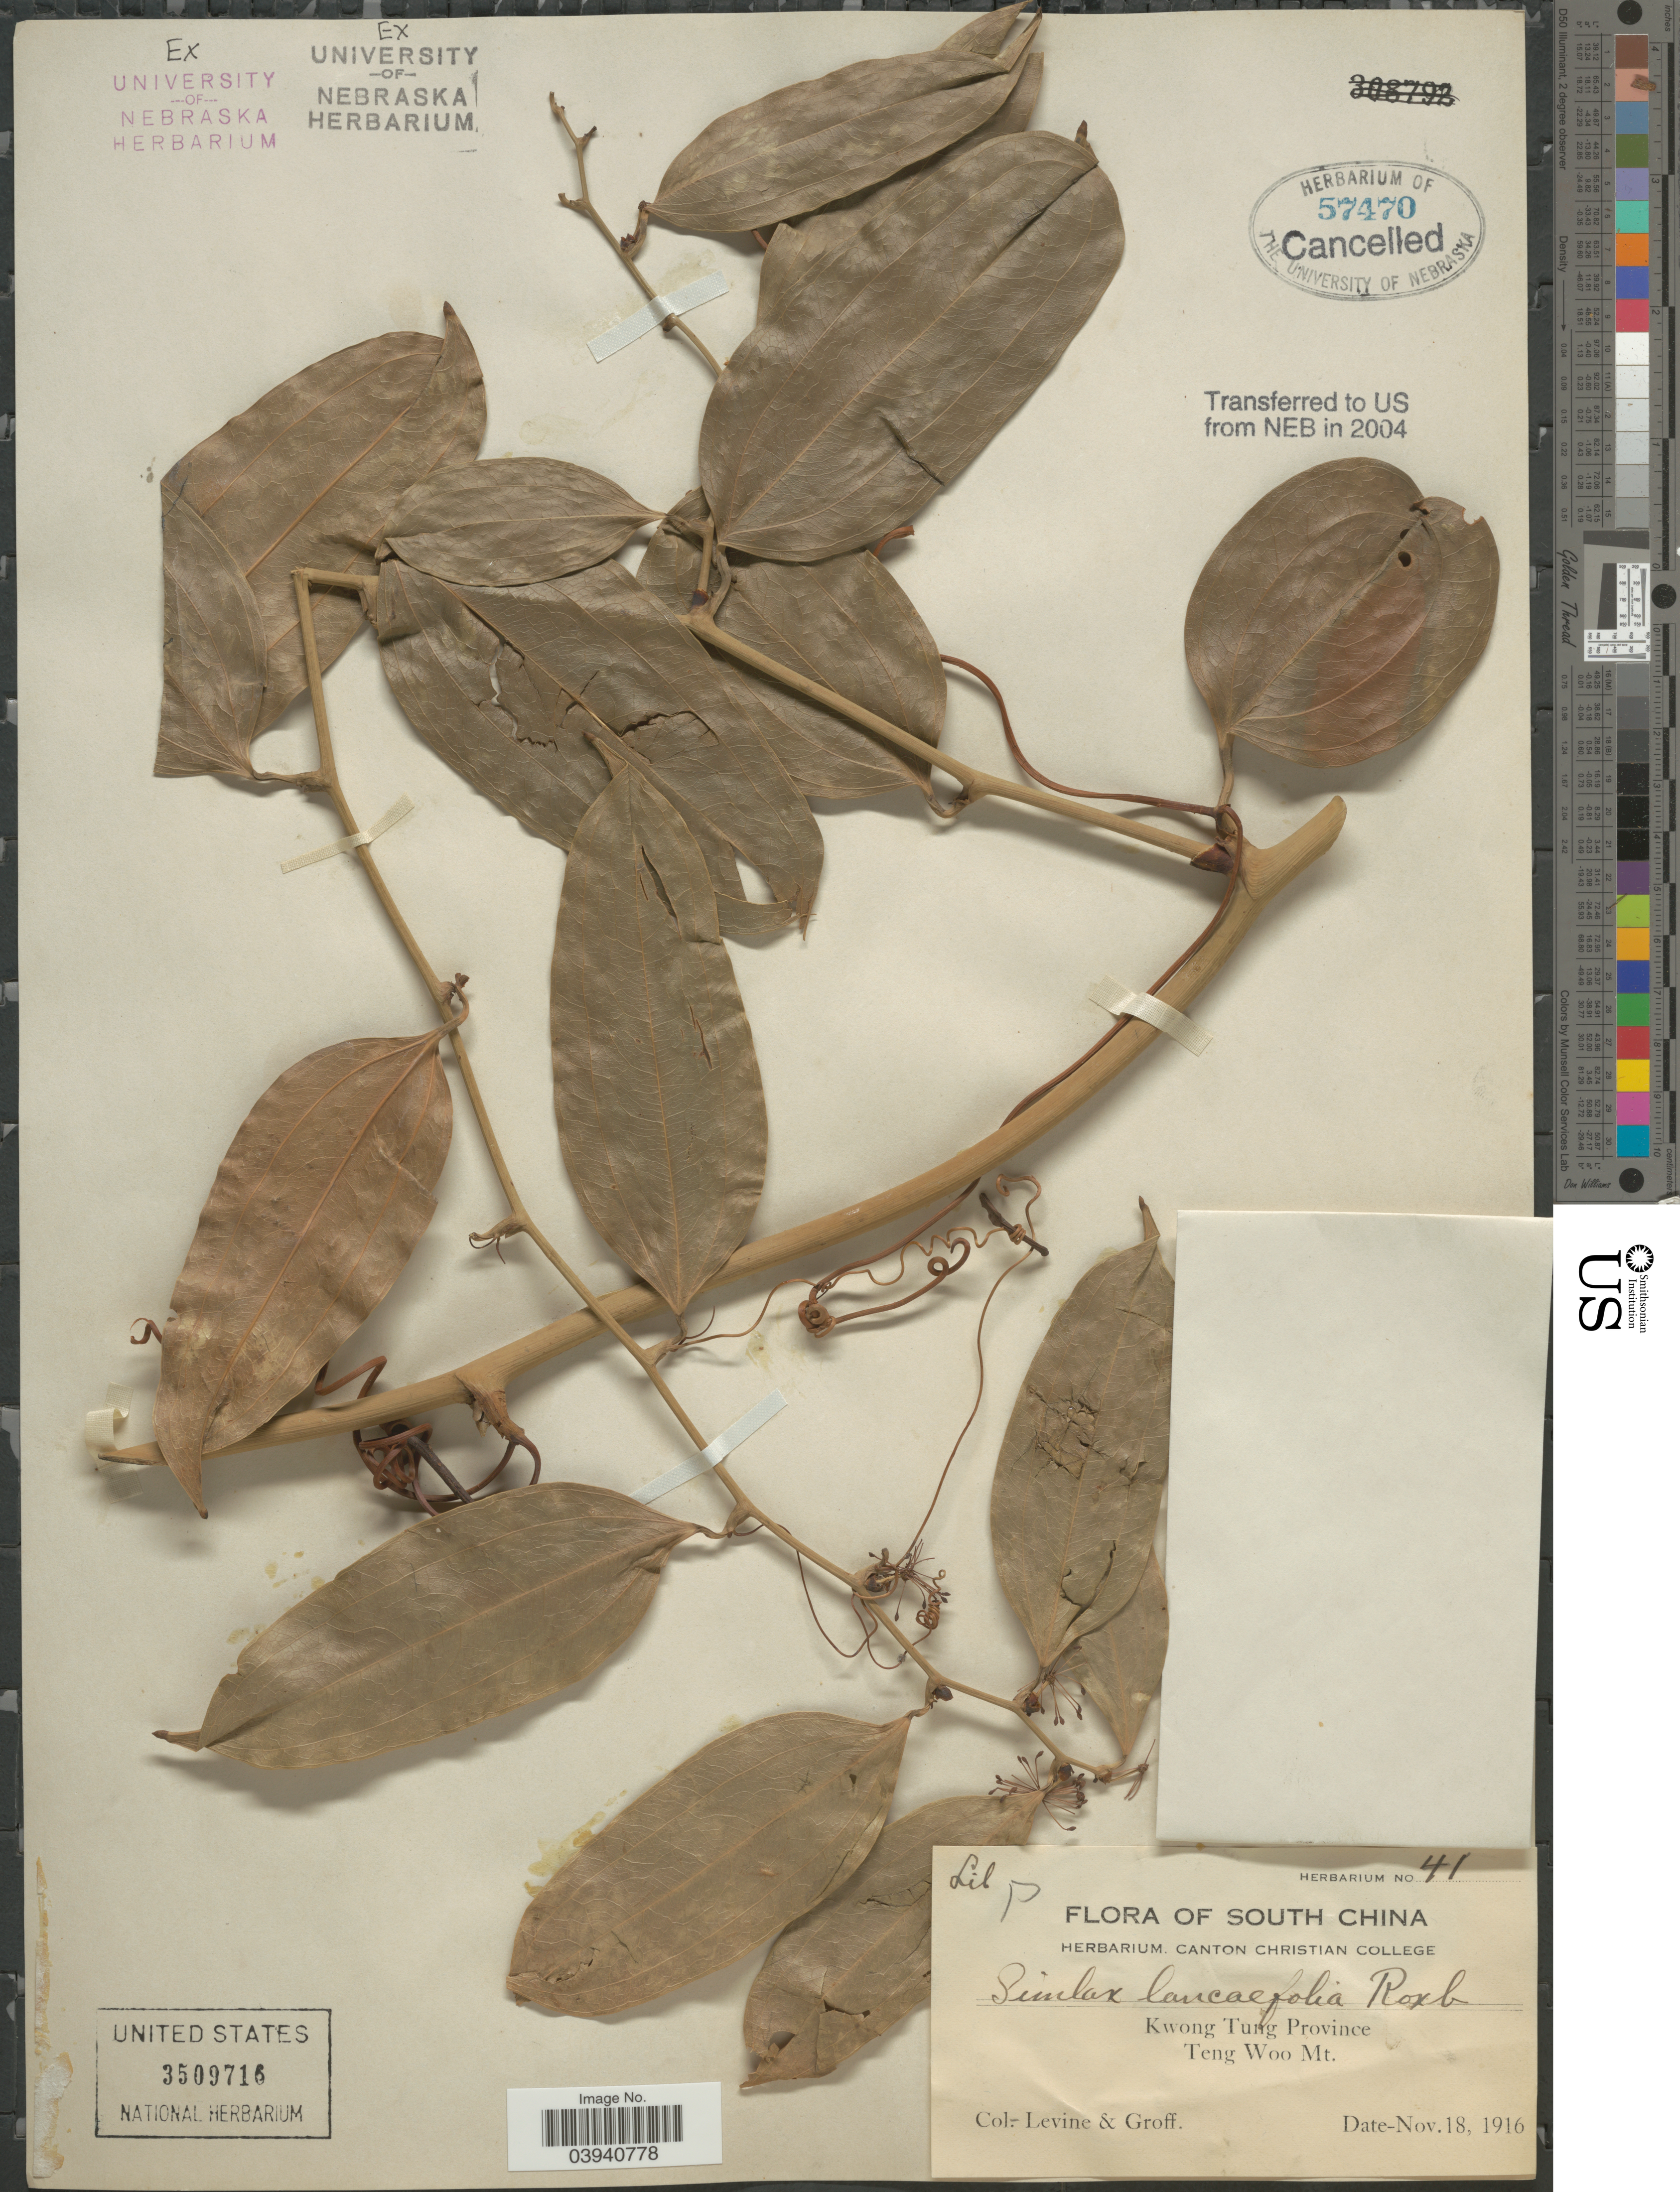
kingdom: Plantae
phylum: Tracheophyta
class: Liliopsida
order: Liliales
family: Smilacaceae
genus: Smilax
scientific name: Smilax lanceifolia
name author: Roxb.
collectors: -. Levine & -- Groff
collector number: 41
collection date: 1916-11-18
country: China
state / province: Guangdong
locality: South China. Kwong Tung Province. Teng Woo Mt.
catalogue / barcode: US 3509716